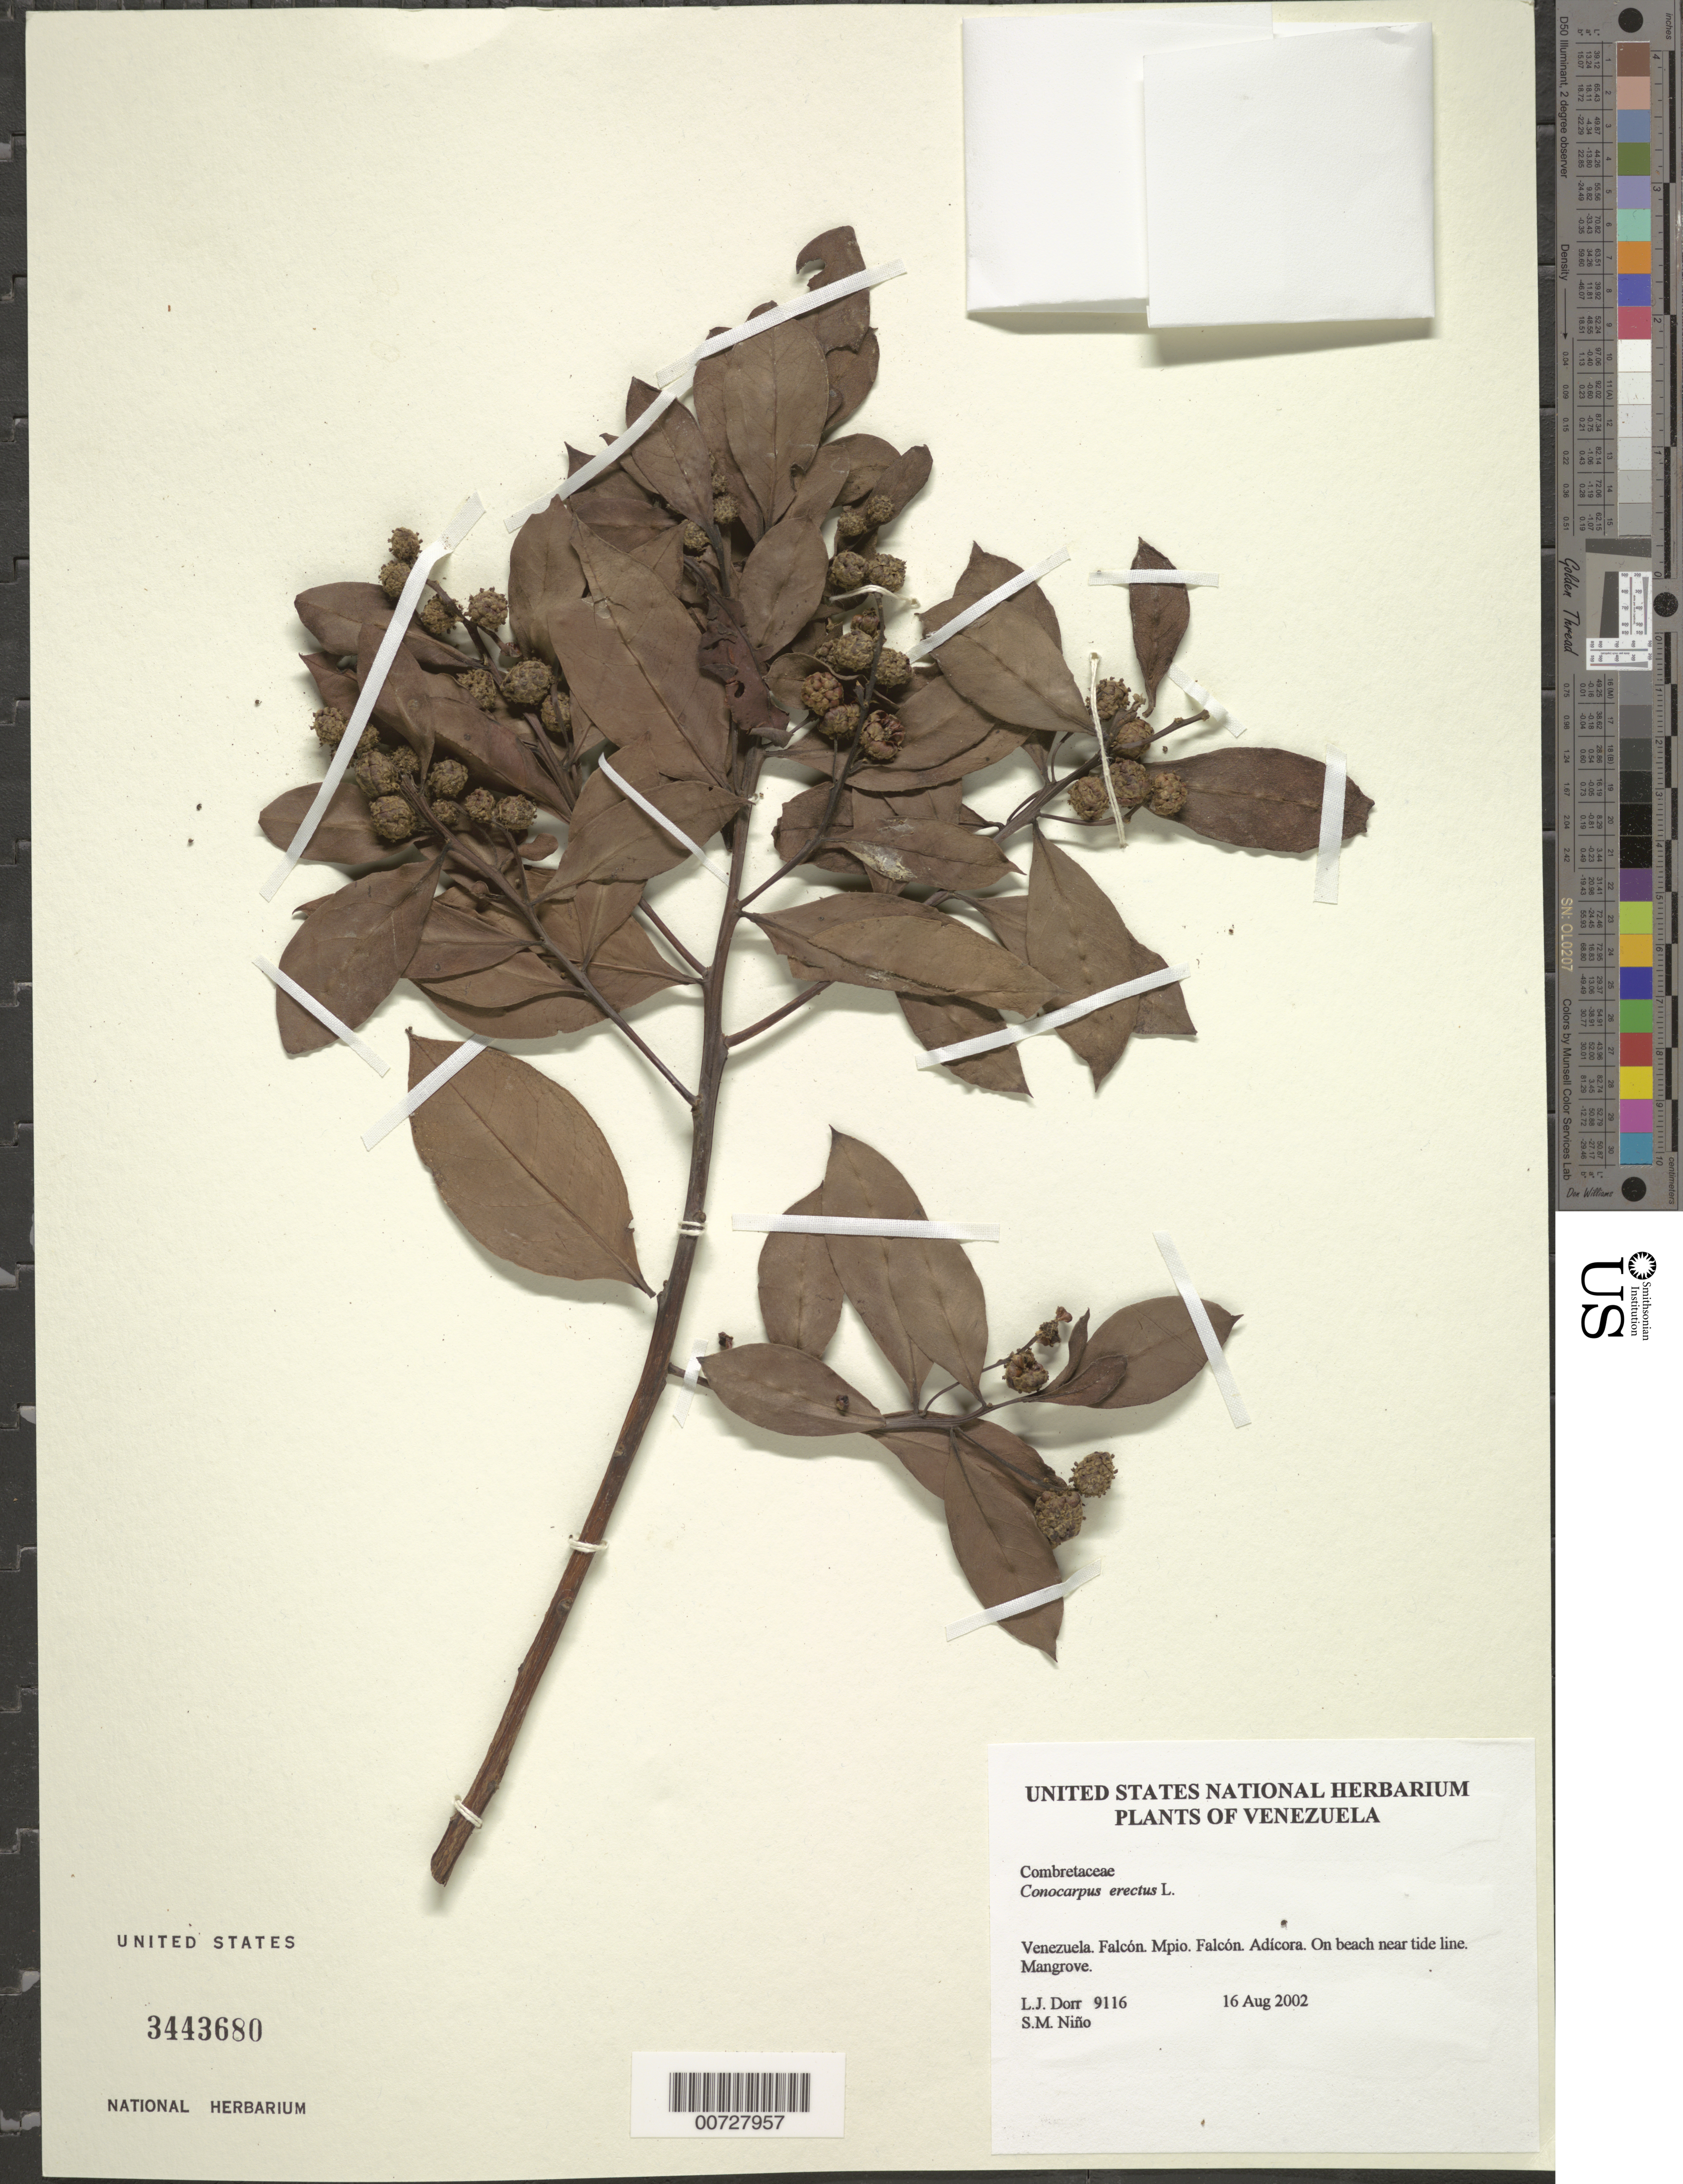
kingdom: Plantae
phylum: Tracheophyta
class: Magnoliopsida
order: Myrtales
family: Combretaceae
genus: Conocarpus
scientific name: Conocarpus erectus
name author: L.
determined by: Dorr, L. J., (BOT), Smithsonian Institution - National Museum of Natural History (UNITED STATES)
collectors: L. J. Dorr & S. M. Niño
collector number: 9116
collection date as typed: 16 Aug 2002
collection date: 2002-08-16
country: Venezuela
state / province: Falcón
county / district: Falcón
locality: Adícora.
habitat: On beach near tide line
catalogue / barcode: US 3443680